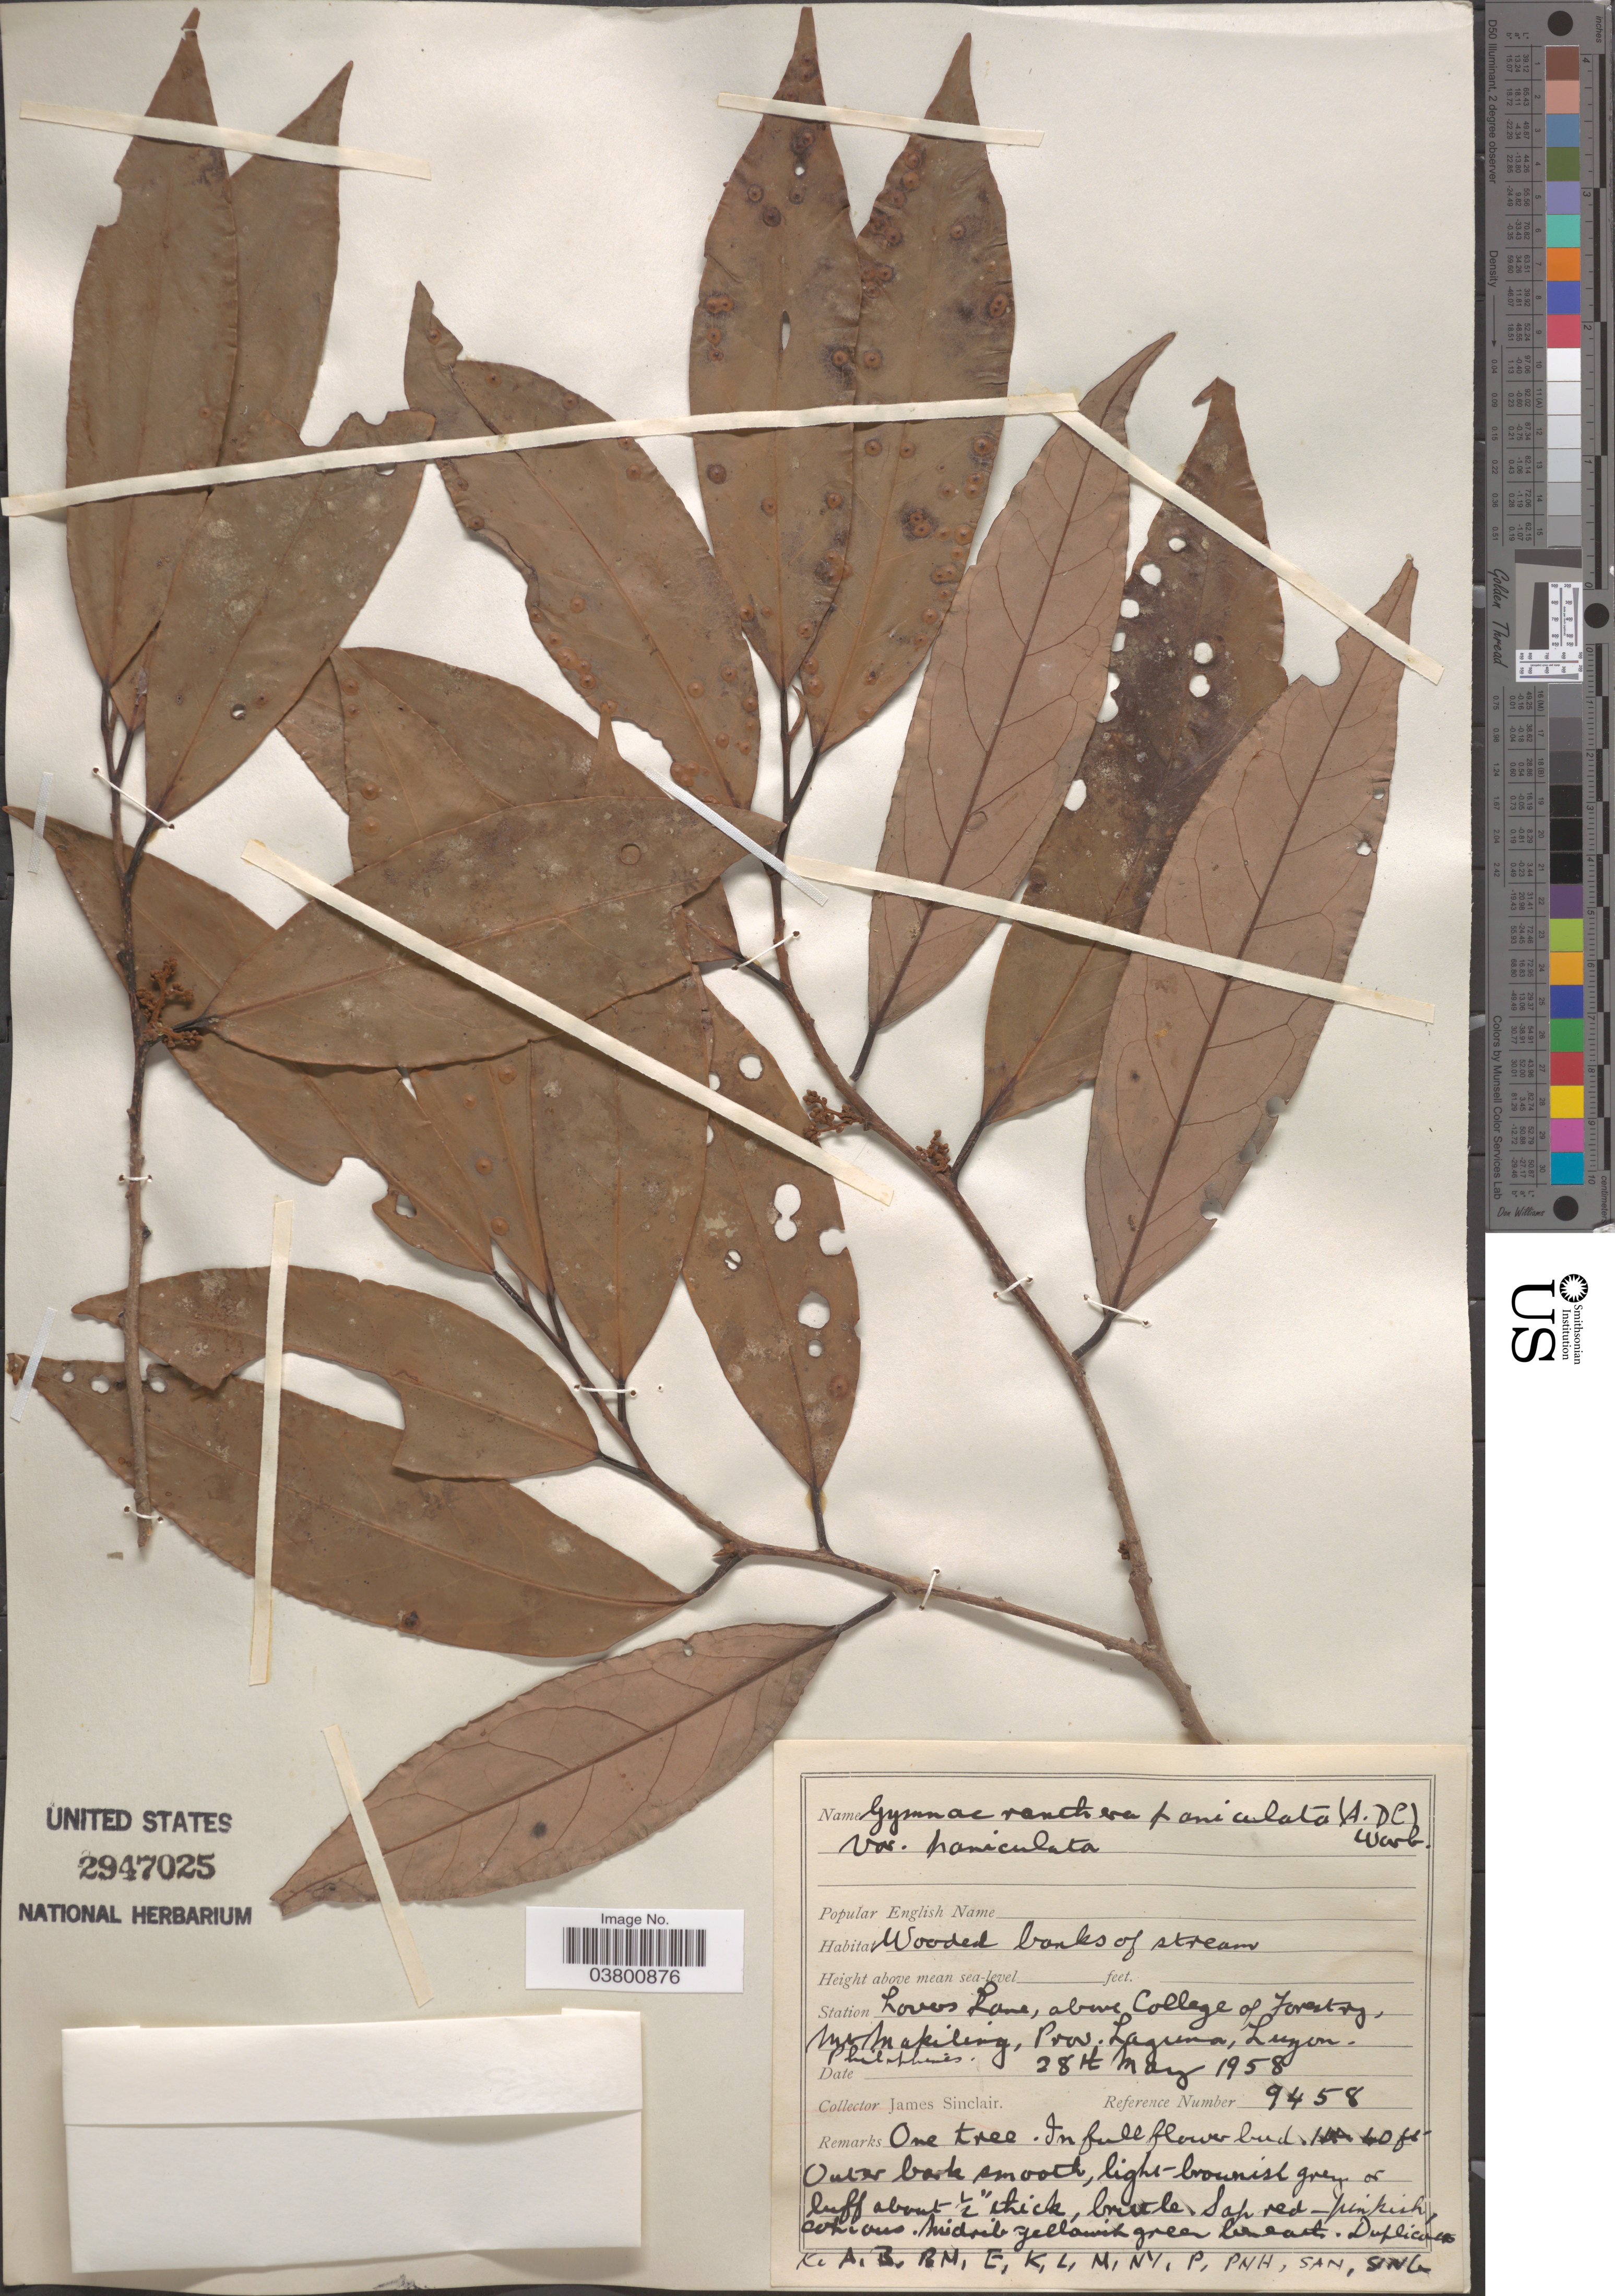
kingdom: Plantae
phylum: Tracheophyta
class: Magnoliopsida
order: Magnoliales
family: Myristicaceae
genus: Gymnacranthera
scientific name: Gymnacranthera paniculata var. paniculata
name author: (A. DC.) Warb.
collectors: J. Sinclair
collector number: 9458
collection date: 1958-05-28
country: Philippines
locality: Station Lovers Lane, above College of Forestry, Mt. Makiling, Prov. Laguna, Luzon.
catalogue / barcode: US 2947025